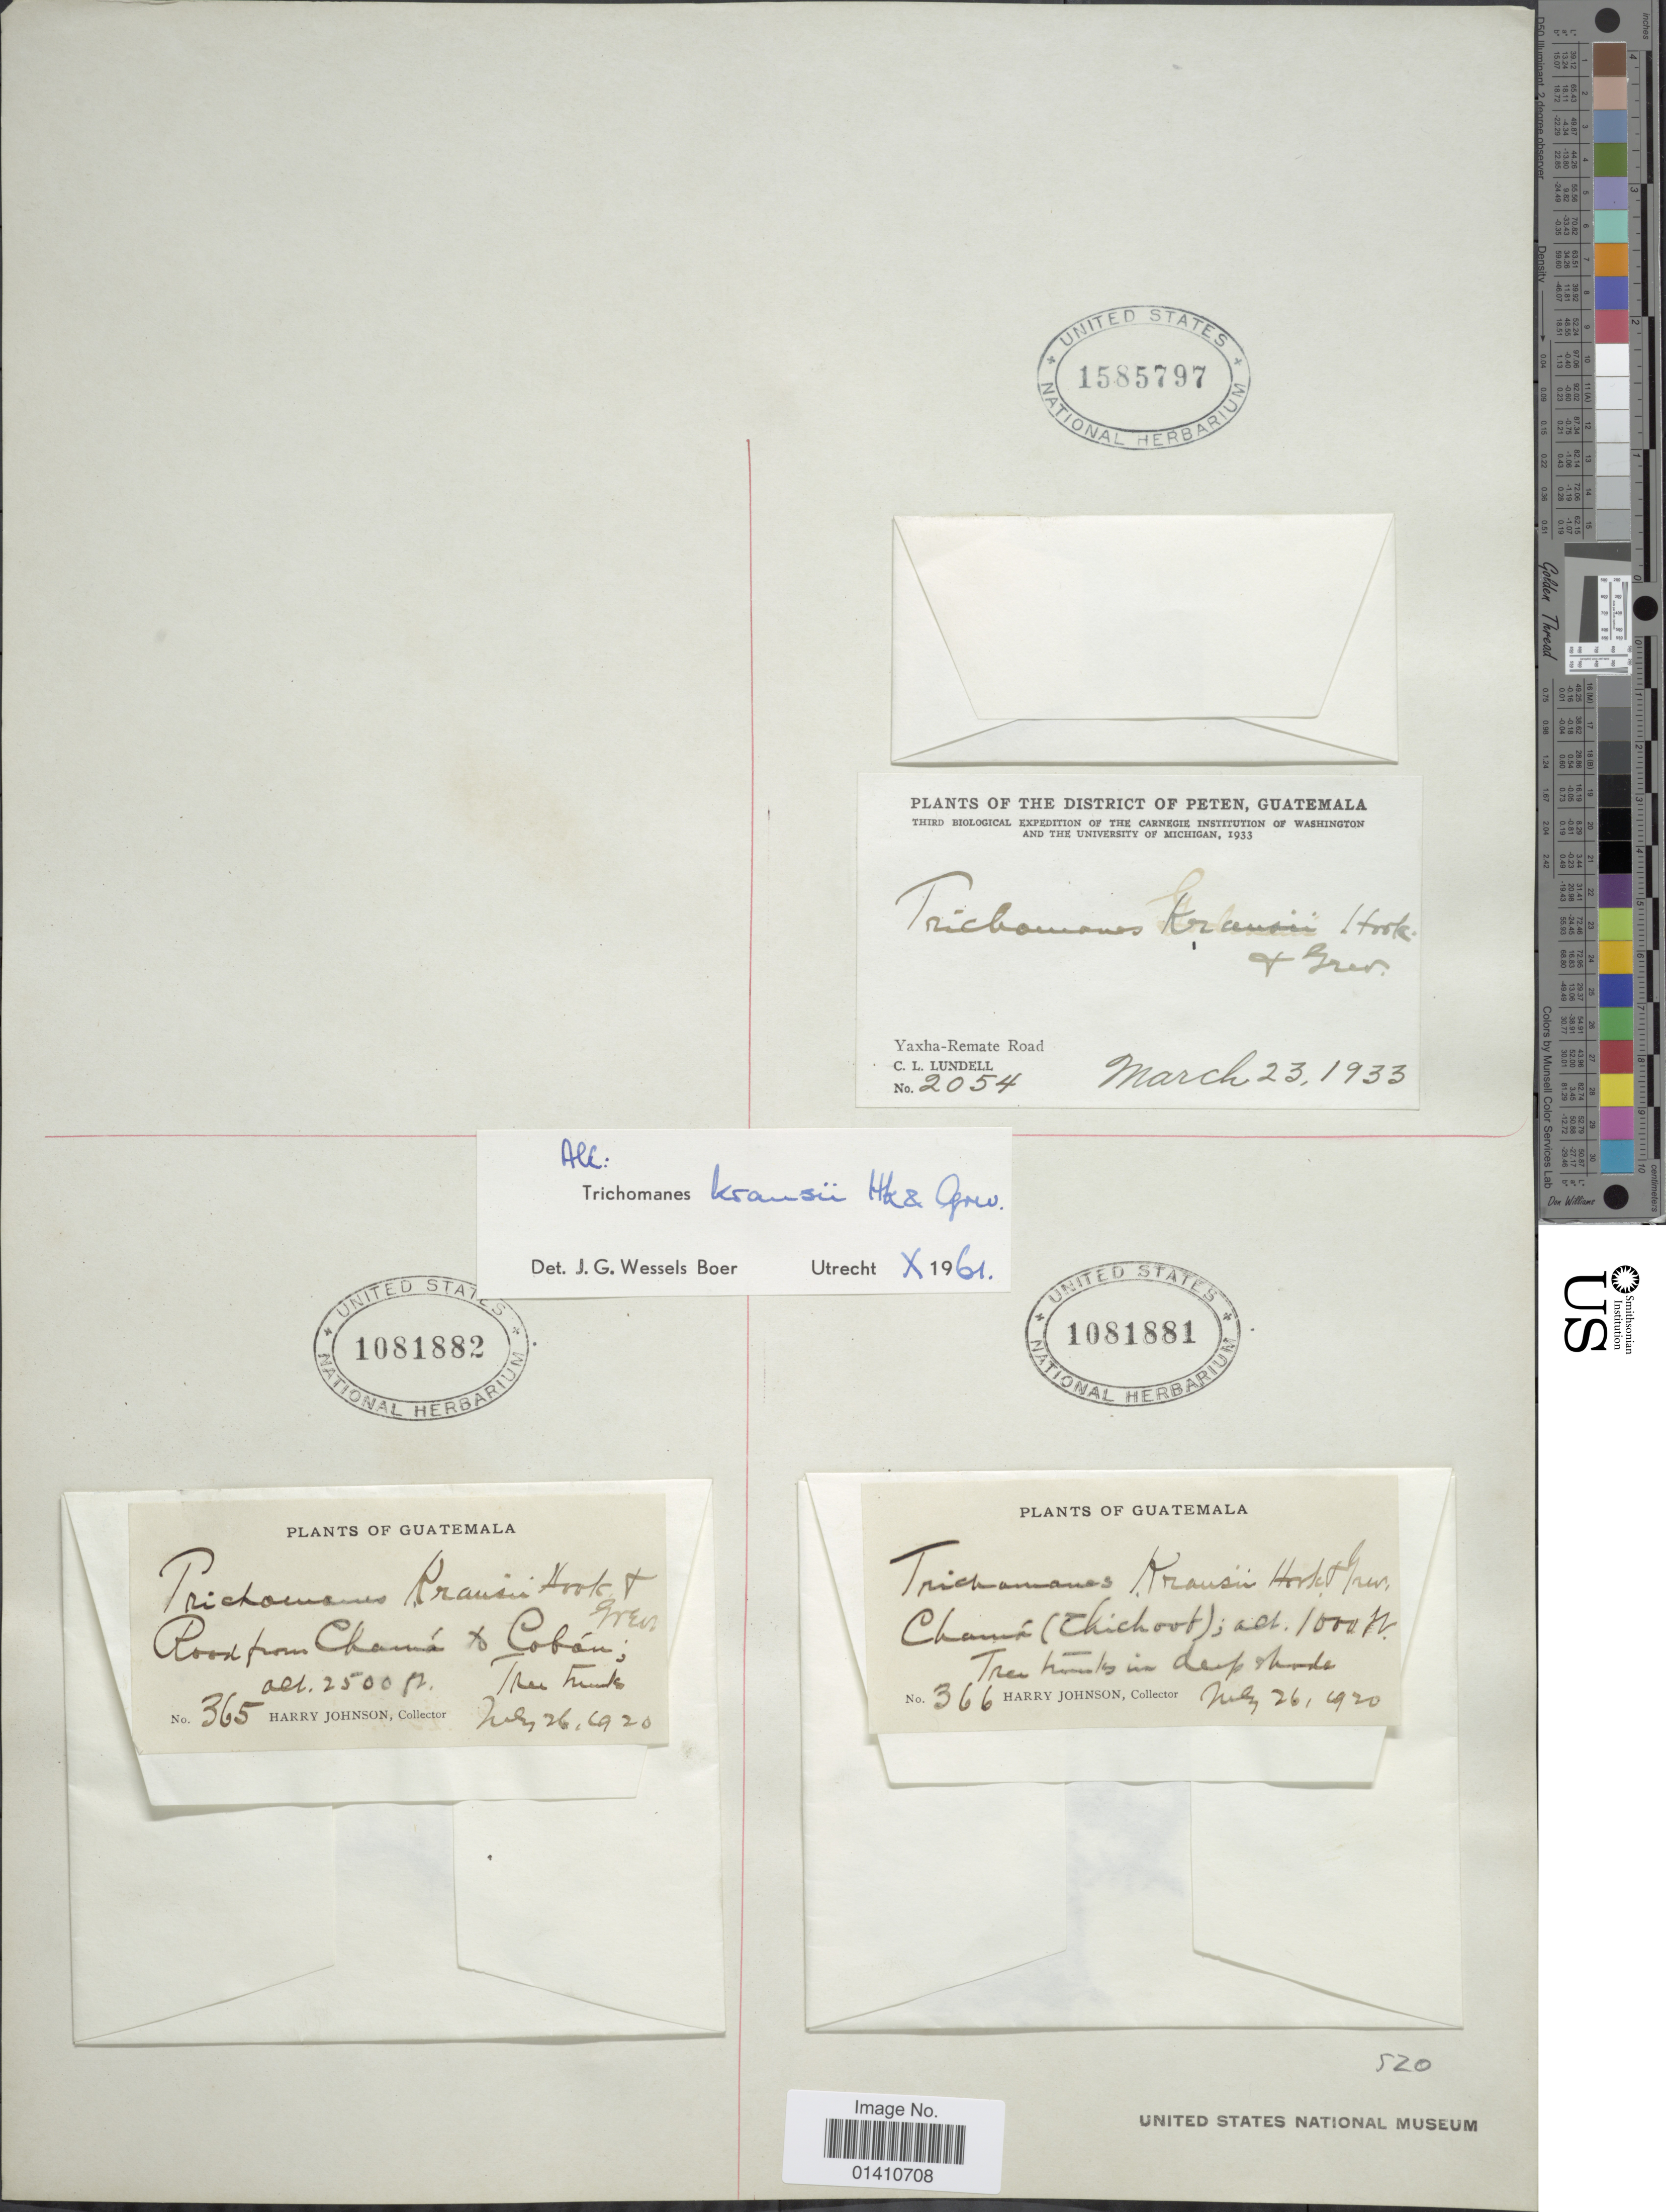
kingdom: Plantae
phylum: Tracheophyta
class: Polypodiopsida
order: Hymenophyllales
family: Hymenophyllaceae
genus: Didymoglossum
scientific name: Didymoglossum kraussii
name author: (Hook. & Grev.) C. Presl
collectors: H. Johnson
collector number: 366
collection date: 1920-05-26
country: Guatemala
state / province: Alta Verapaz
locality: Chama (Chichoof). Tree trunks in deep ravine.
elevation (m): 1000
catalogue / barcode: US 1081881-2